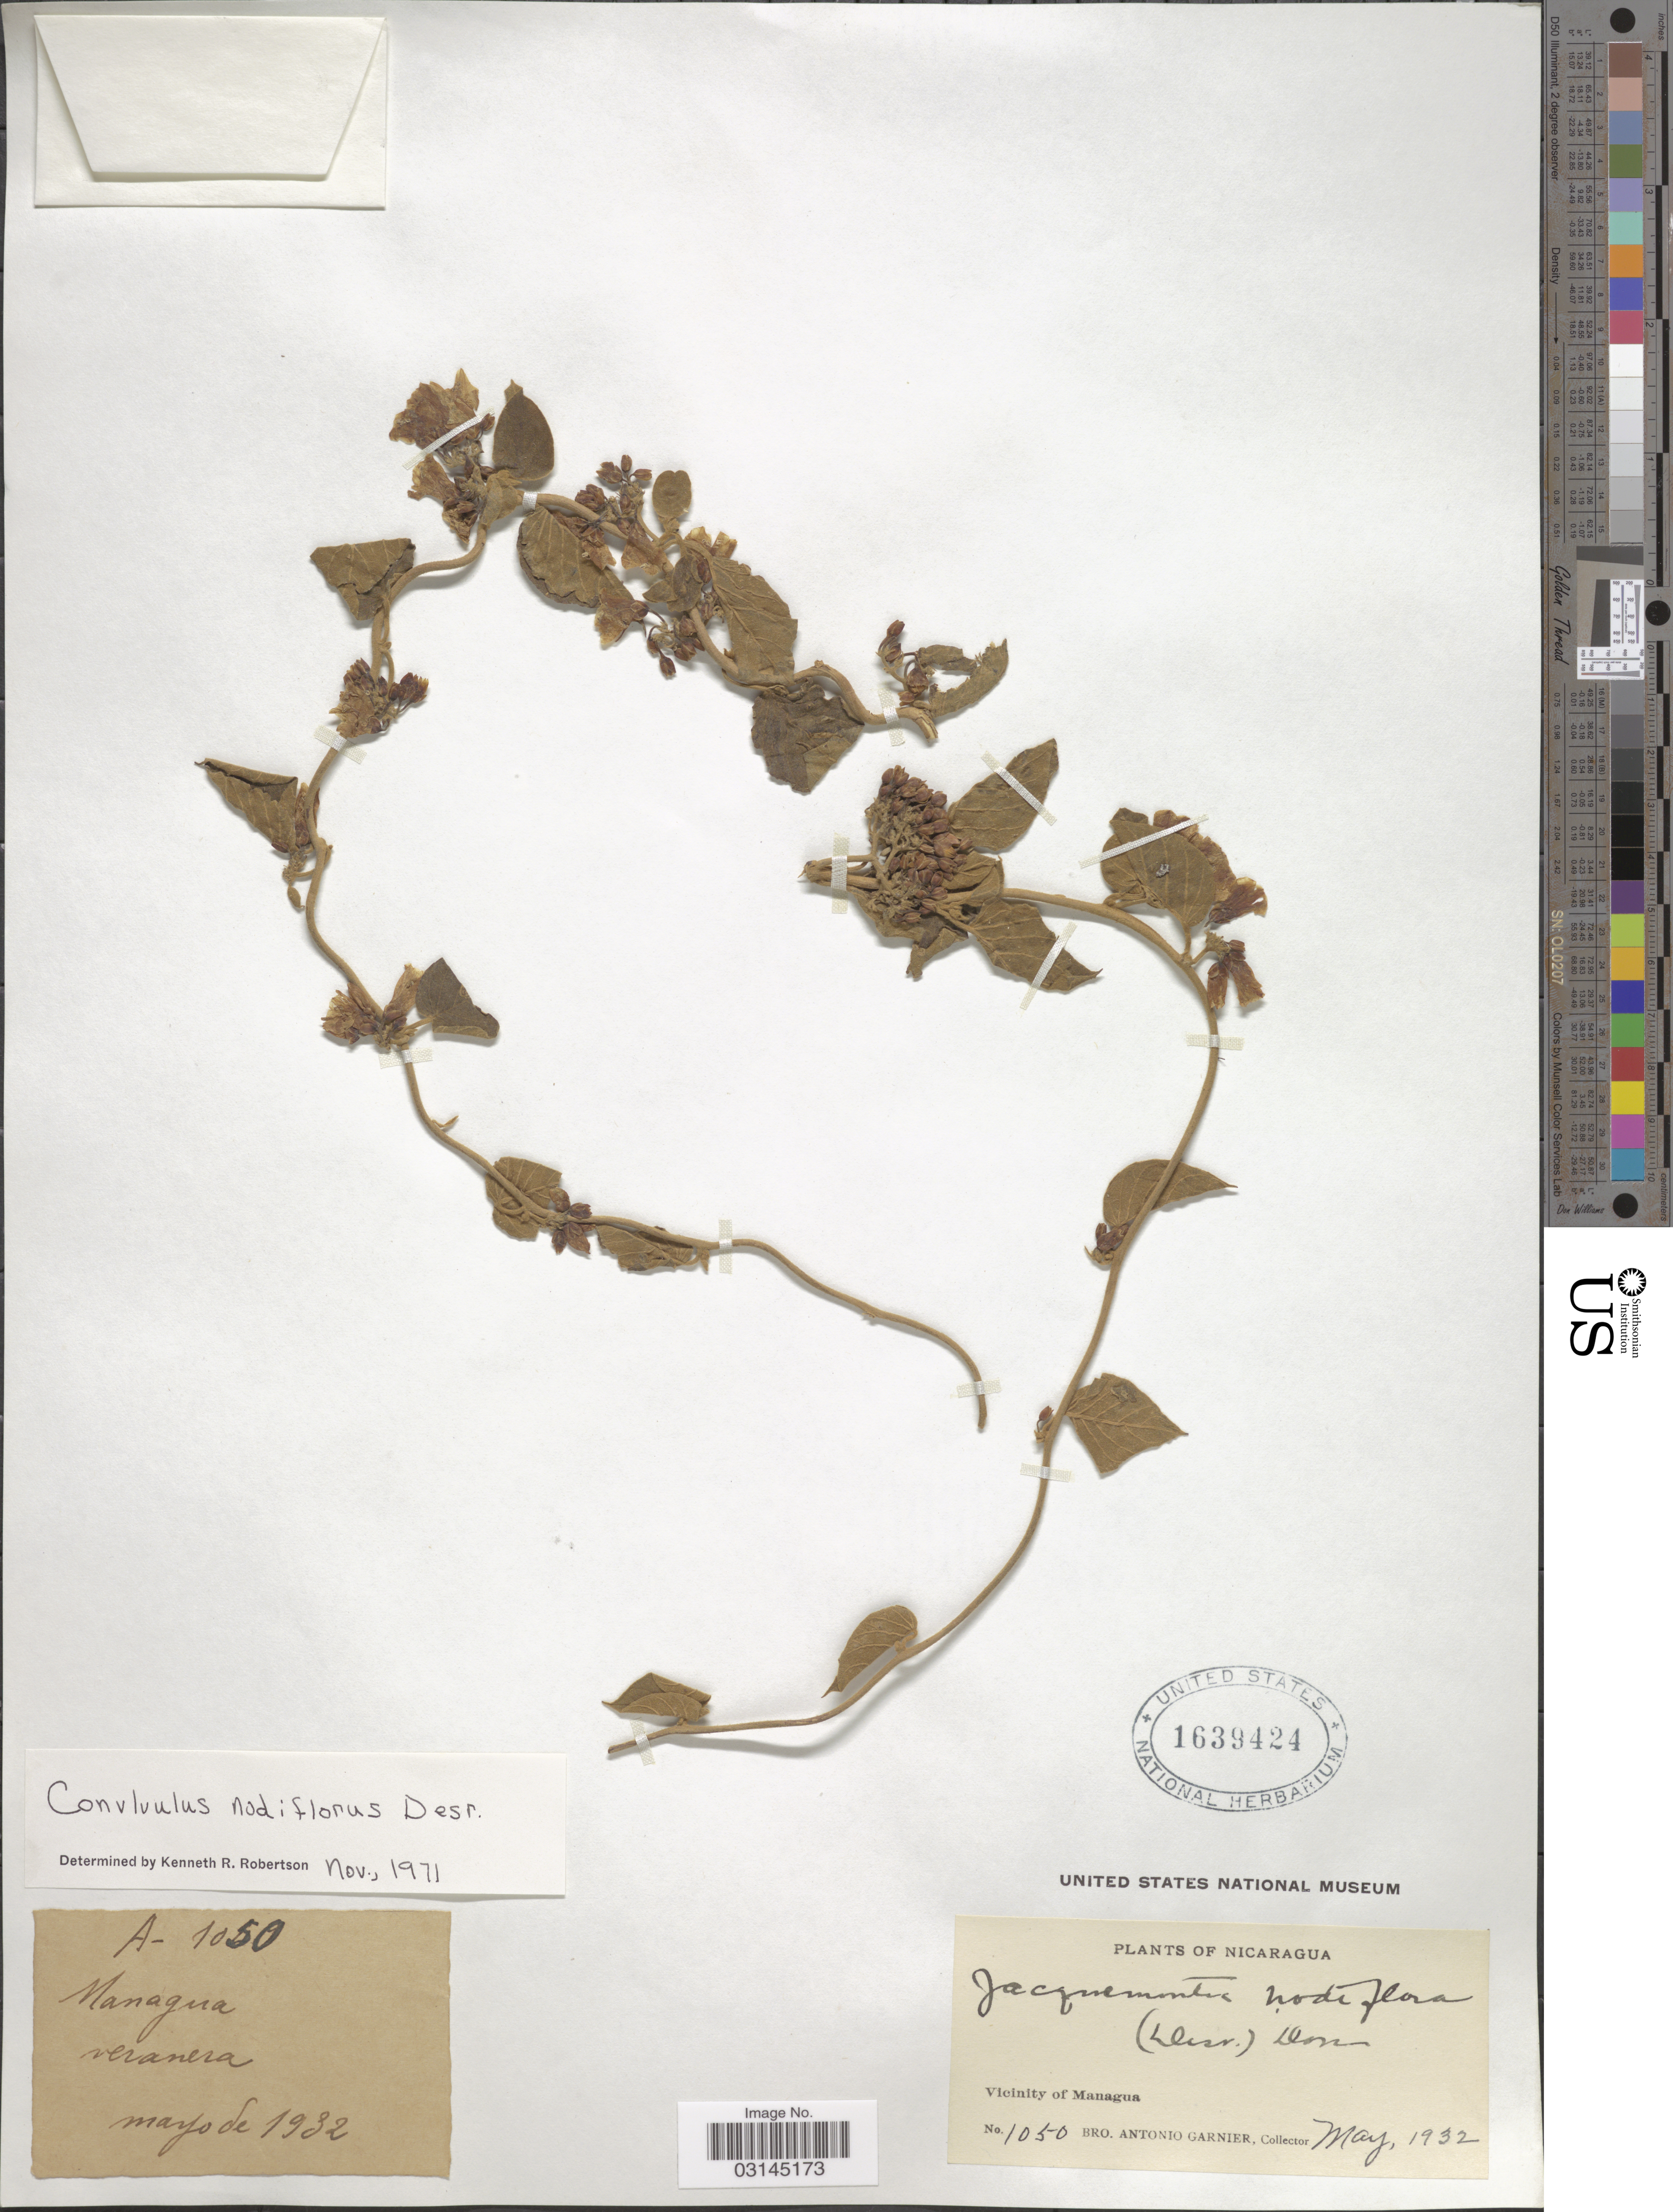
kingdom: Plantae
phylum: Tracheophyta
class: Magnoliopsida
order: Solanales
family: Convolvulaceae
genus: Convolvulus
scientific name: Convolvulus nodiflorus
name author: Desr.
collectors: Bro. A. Garnier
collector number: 1050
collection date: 1932-05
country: Nicaragua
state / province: Managua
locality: Vicinity of Managua.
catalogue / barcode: US 1639424